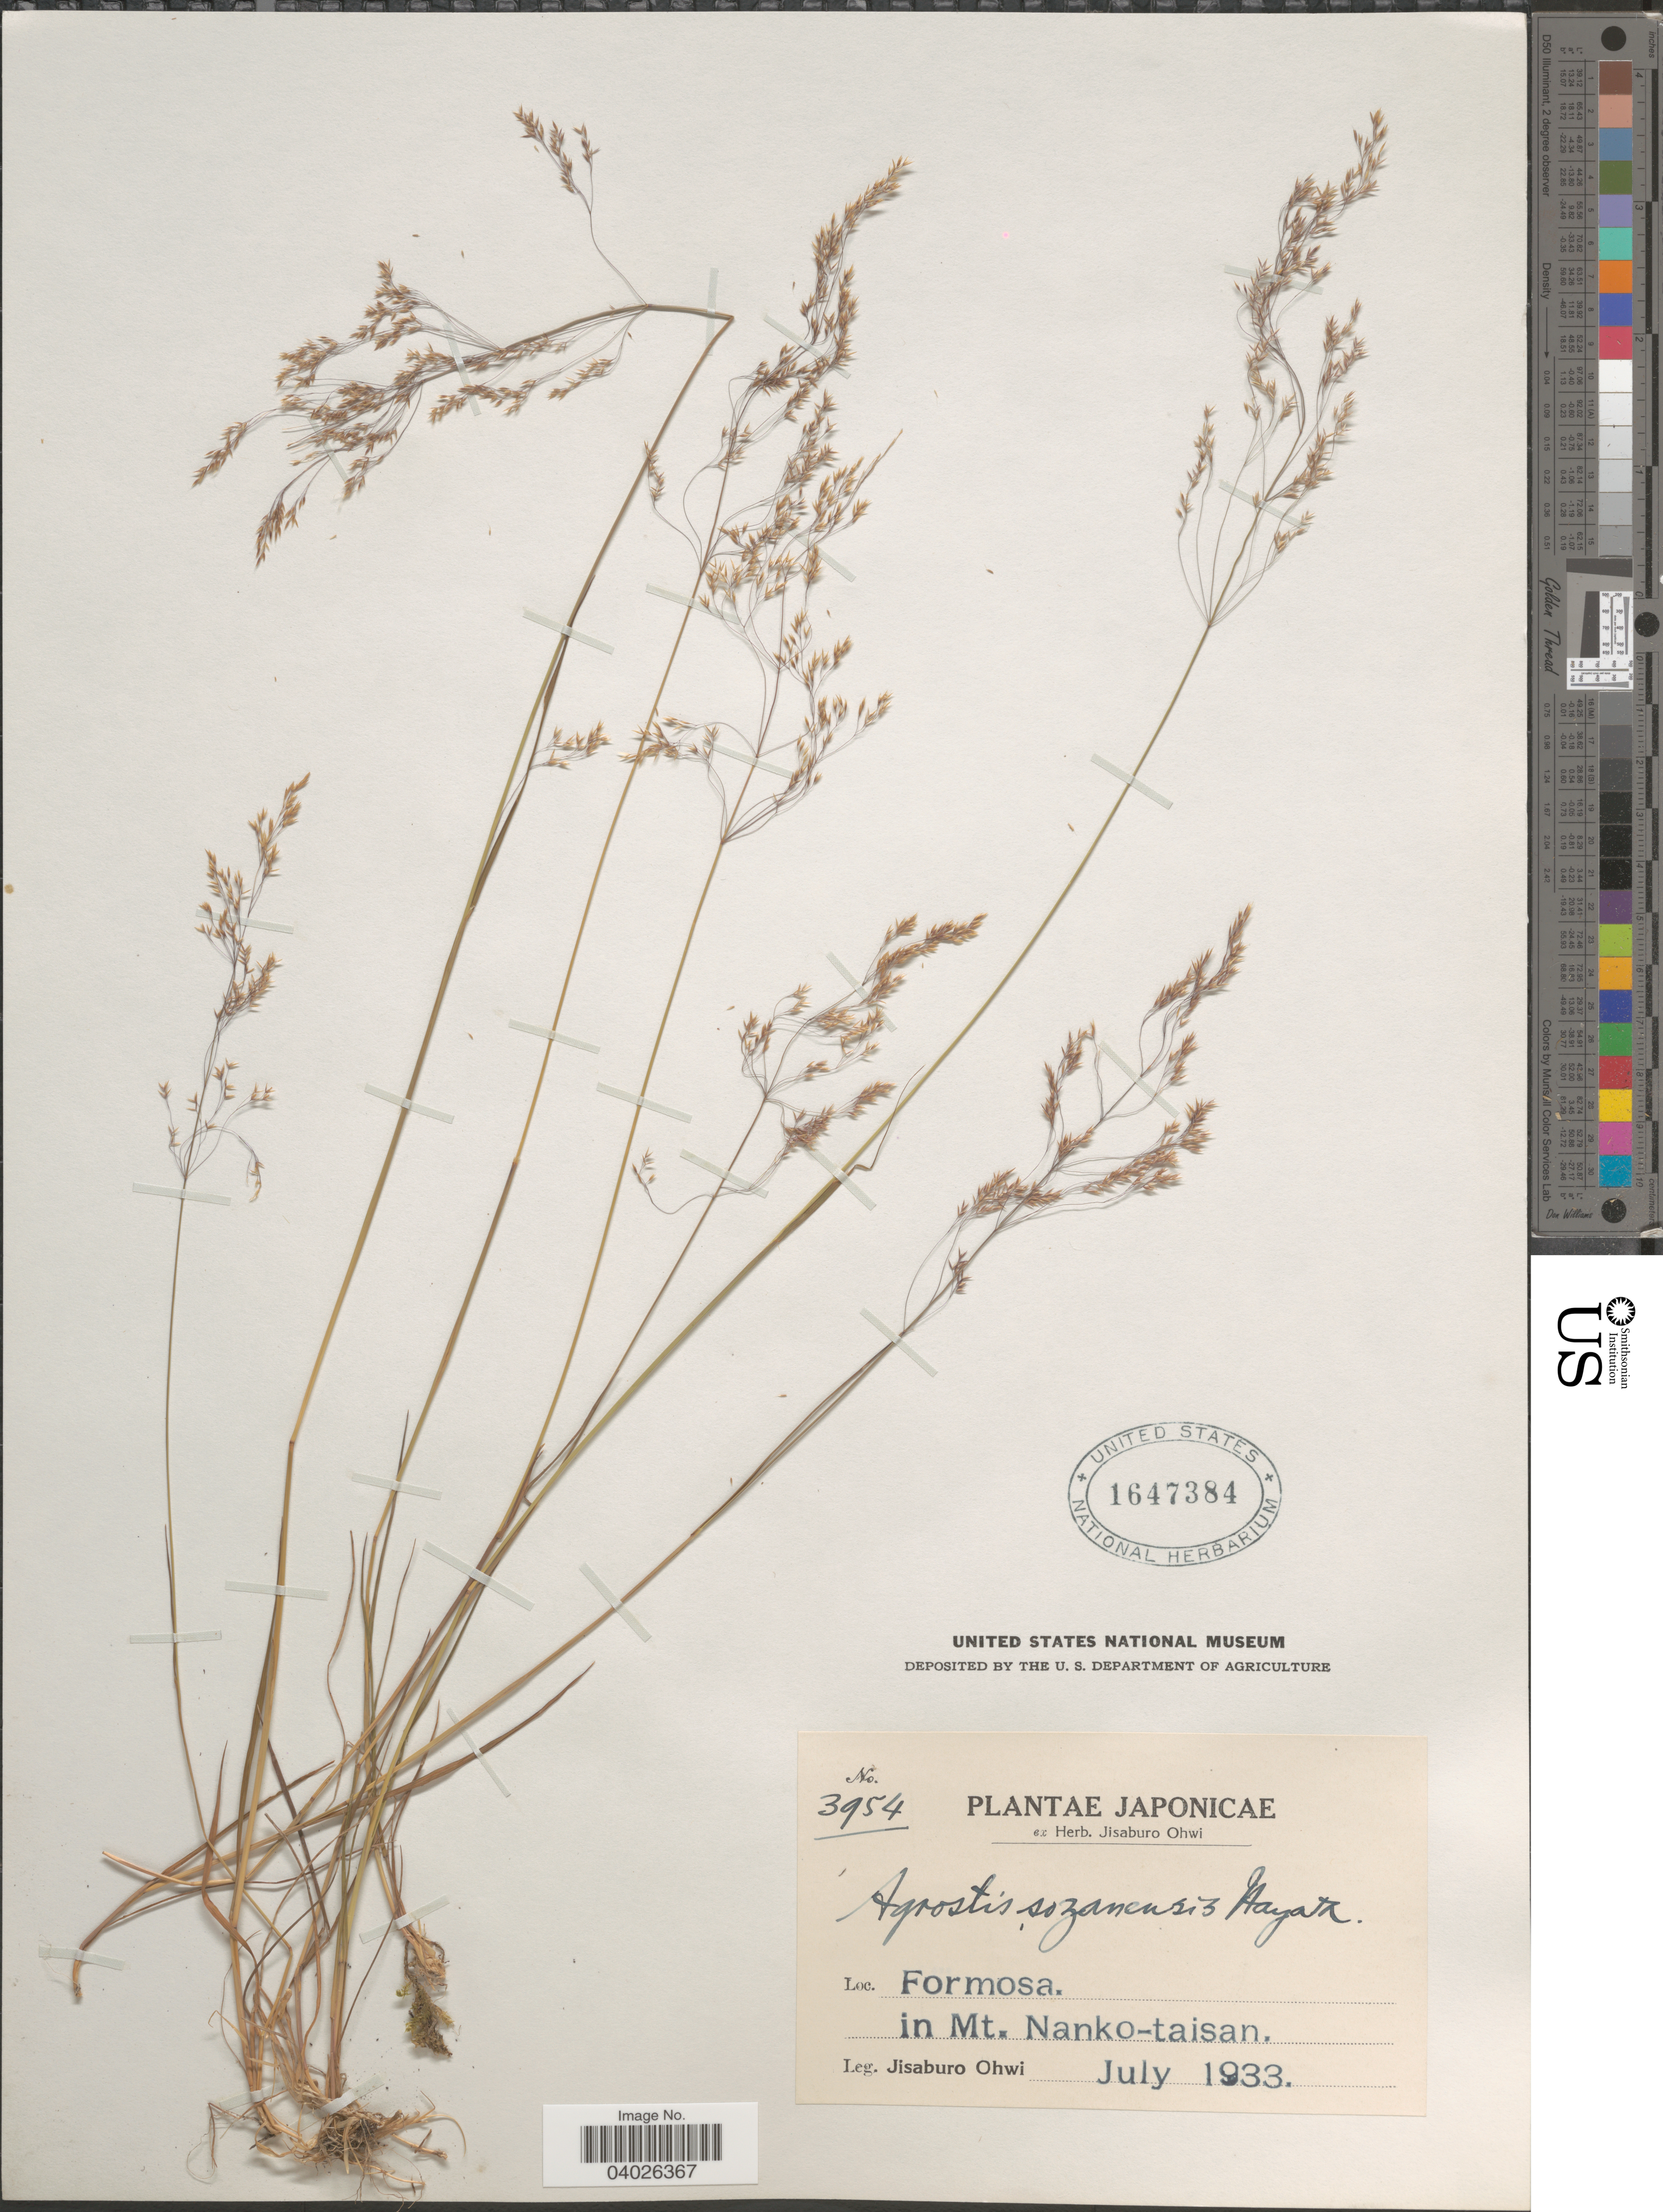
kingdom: Plantae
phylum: Tracheophyta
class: Liliopsida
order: Poales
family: Poaceae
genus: Agrostis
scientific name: Agrostis infirma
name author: Büse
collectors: J. Ohwi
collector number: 3954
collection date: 1933-07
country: Taiwan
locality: Formosa. in Mt. Nanko-taisan.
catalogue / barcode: US 1647384